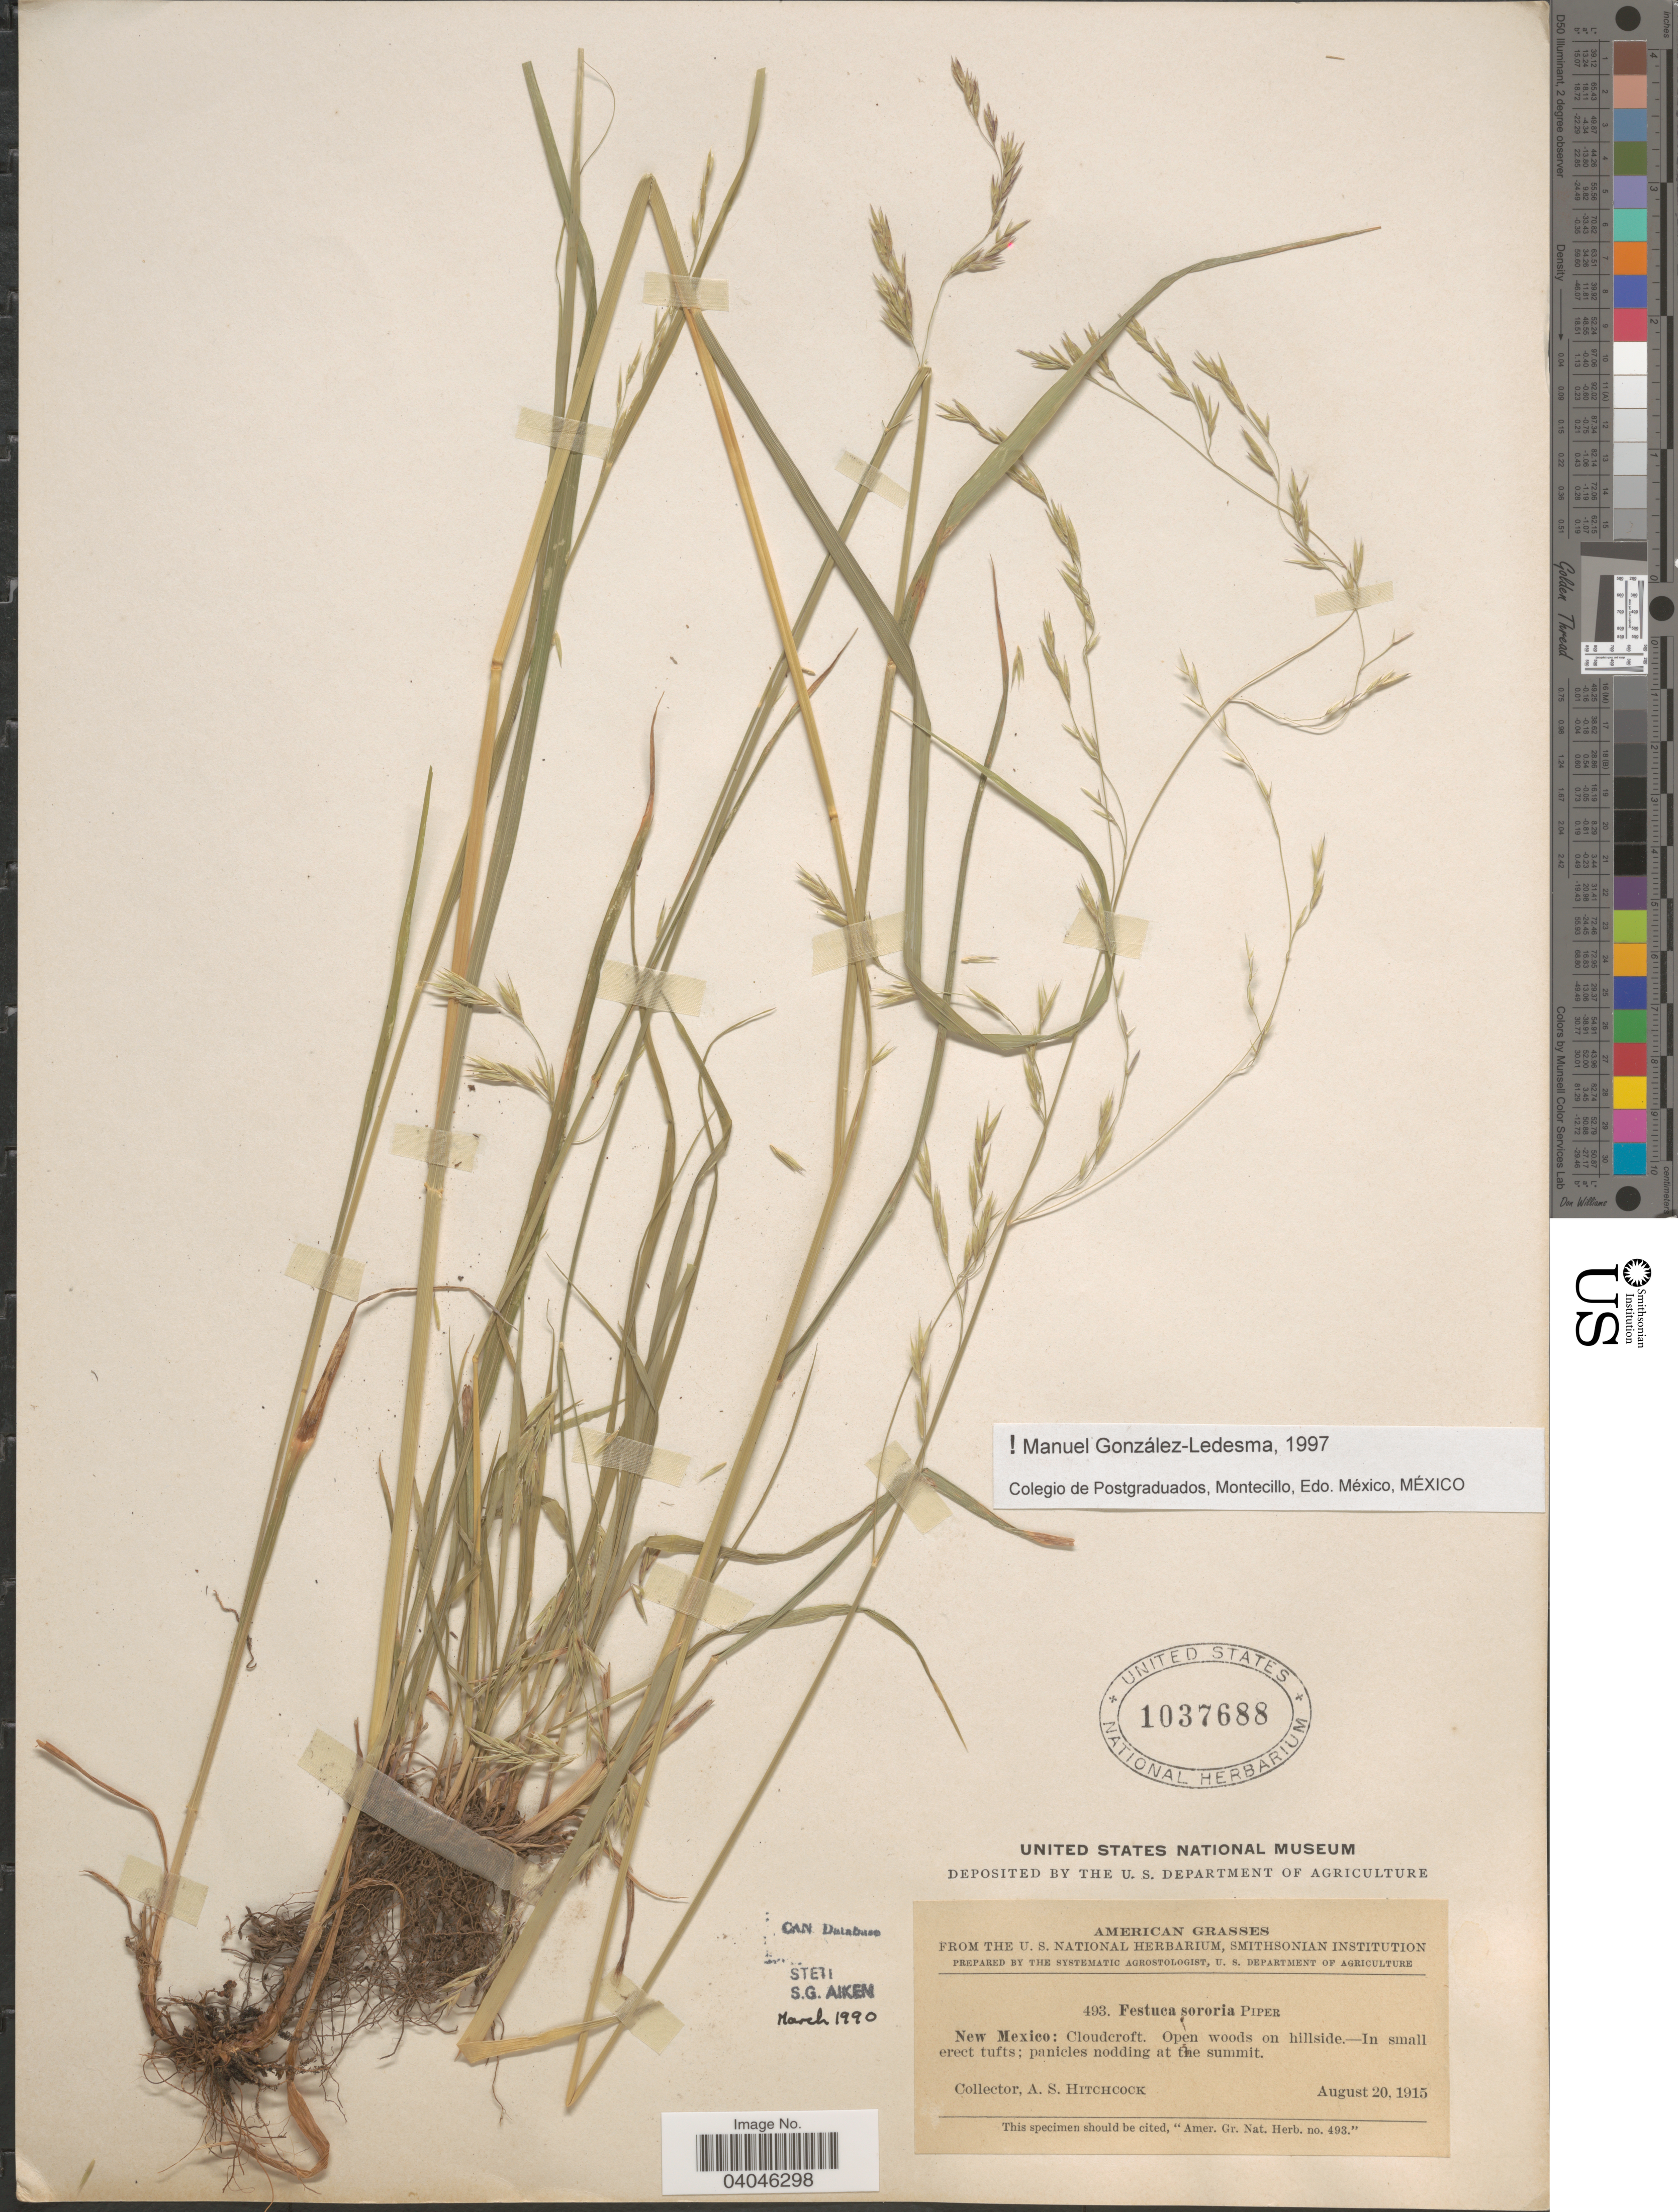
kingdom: Plantae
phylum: Tracheophyta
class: Liliopsida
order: Poales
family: Poaceae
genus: Festuca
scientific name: Festuca sororia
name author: Piper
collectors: A. S. Hitchcock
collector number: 493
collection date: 1915-08-20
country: United States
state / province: New Mexico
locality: Cloudcroft.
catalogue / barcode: US 1037688